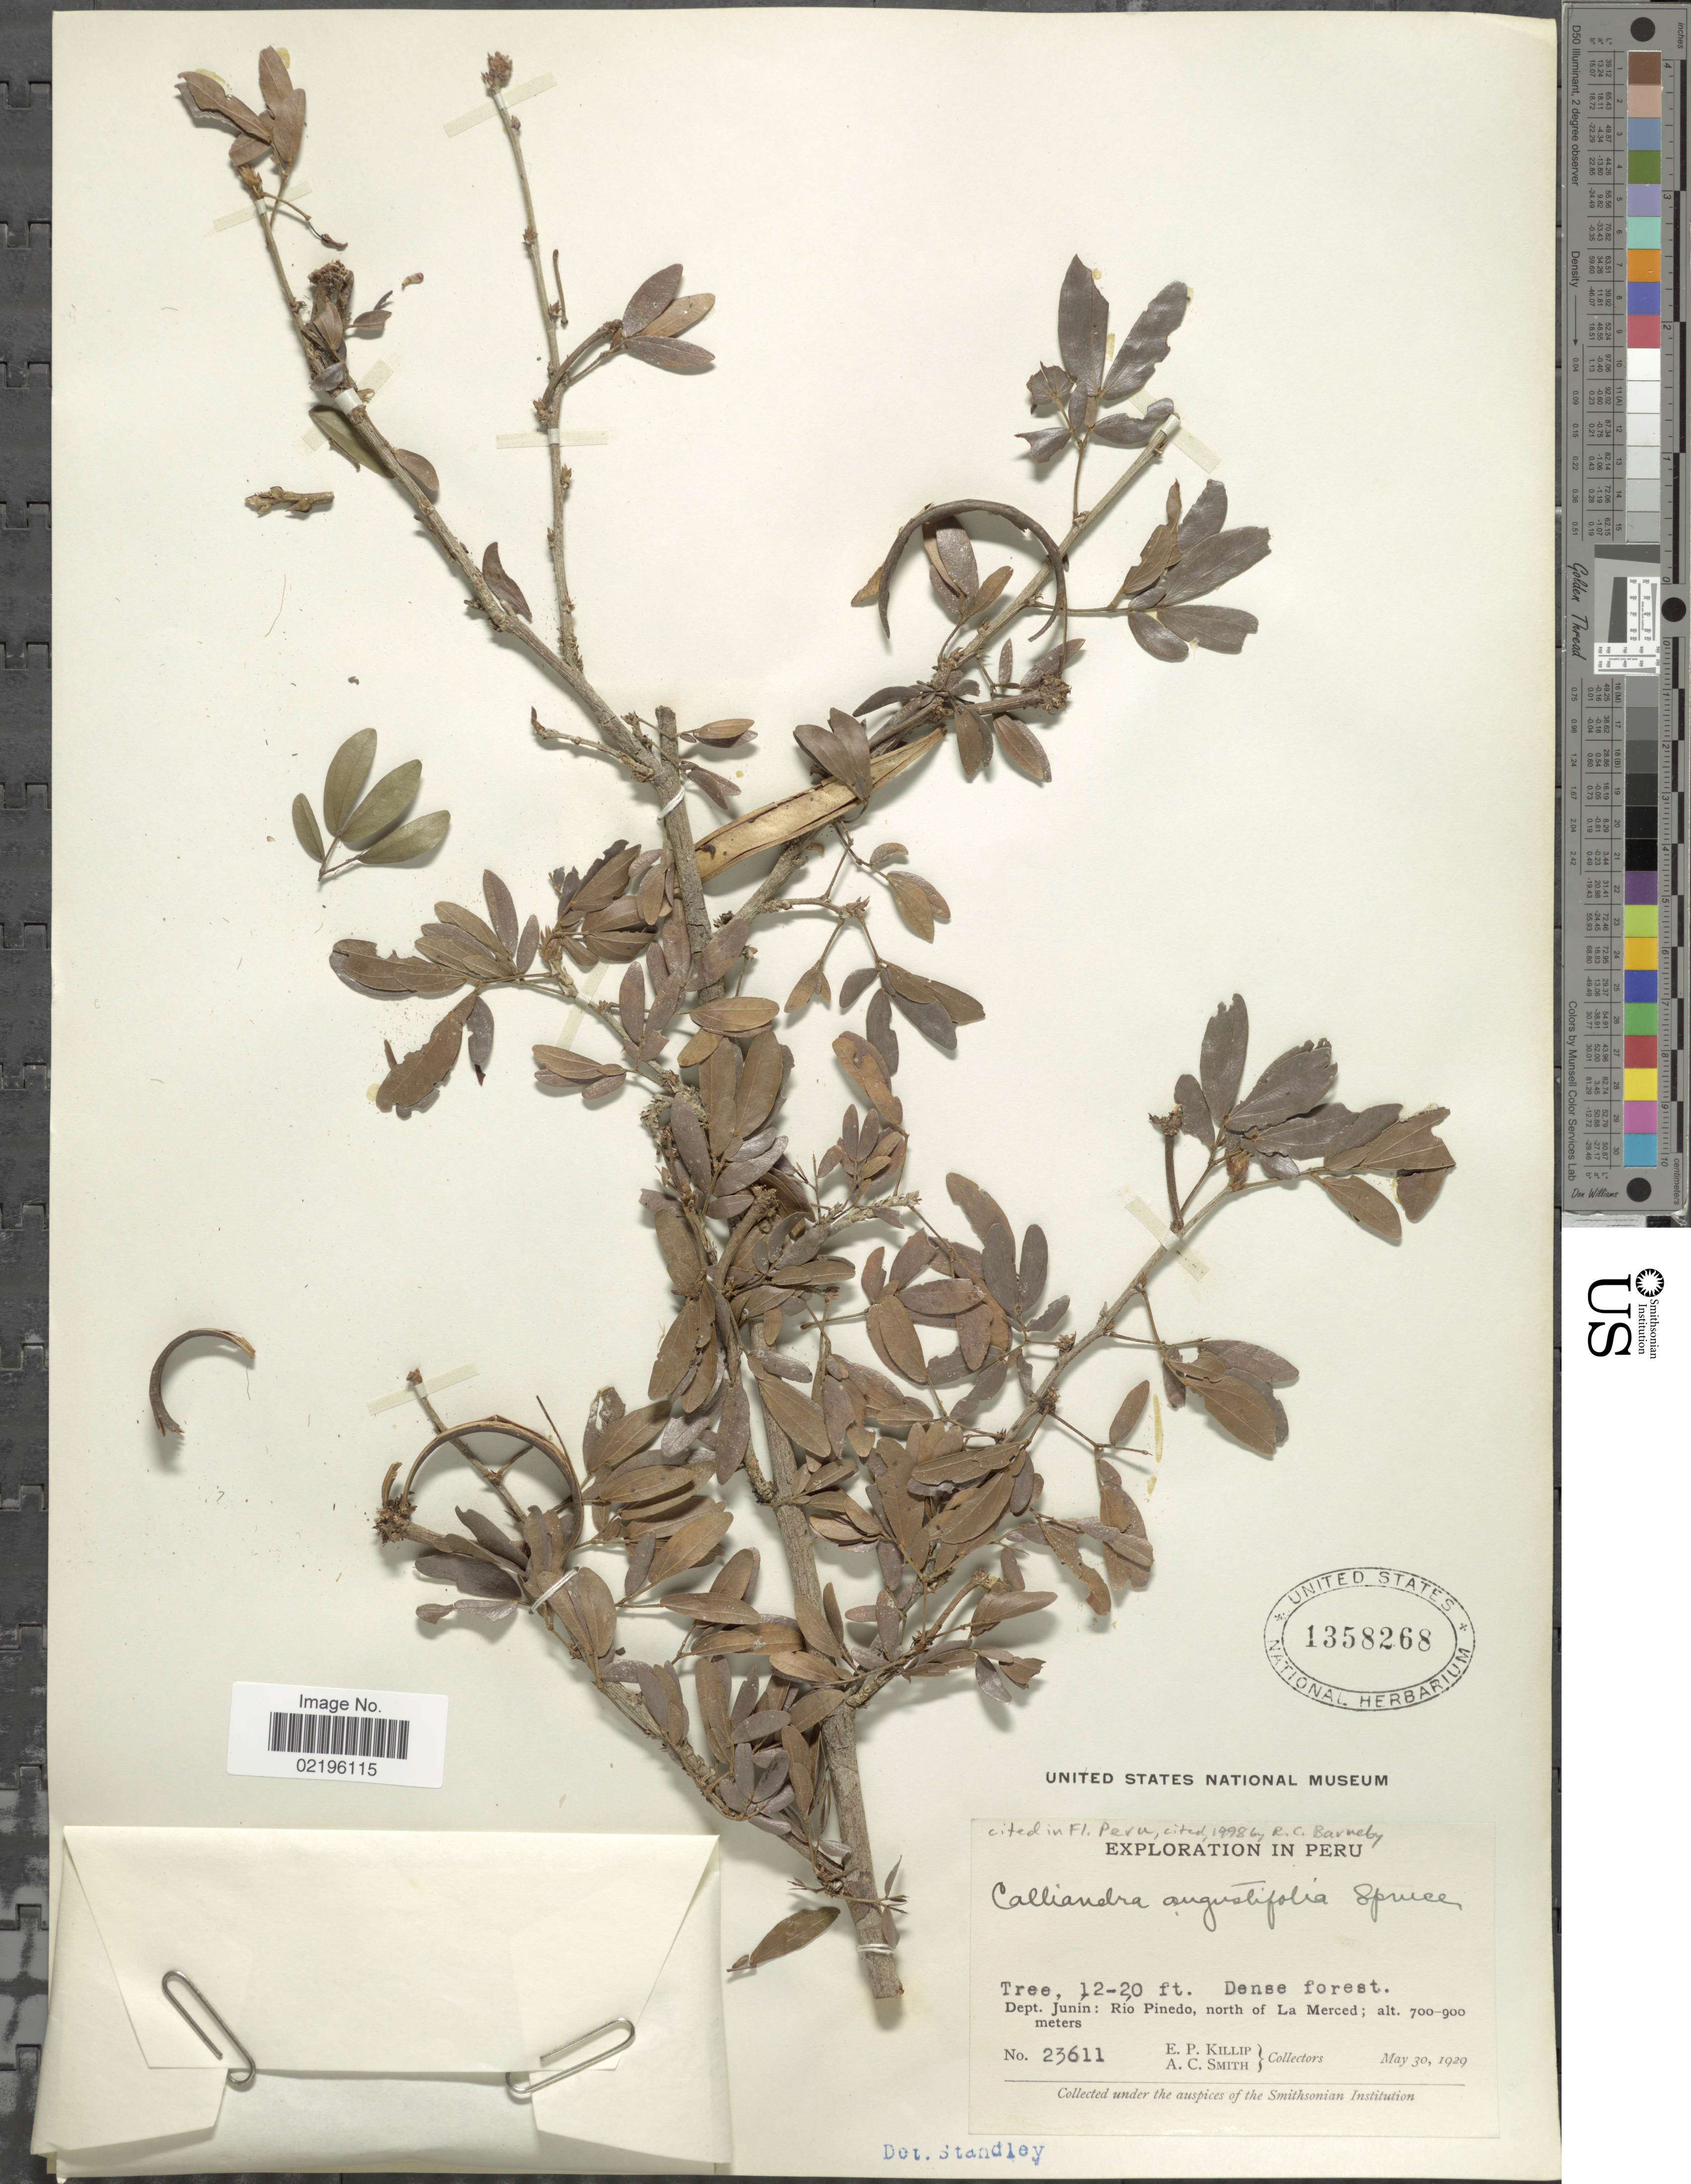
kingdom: Plantae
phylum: Tracheophyta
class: Magnoliopsida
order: Fabales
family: Fabaceae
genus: Calliandra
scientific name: Calliandra angustifolia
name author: Spruce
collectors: E. P. Killip & A. C. Smith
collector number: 23611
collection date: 1929-05-30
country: Peru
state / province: Junín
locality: Dept. Junin: Rio Pinedo, north of La Merced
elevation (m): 700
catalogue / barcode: US 1358268